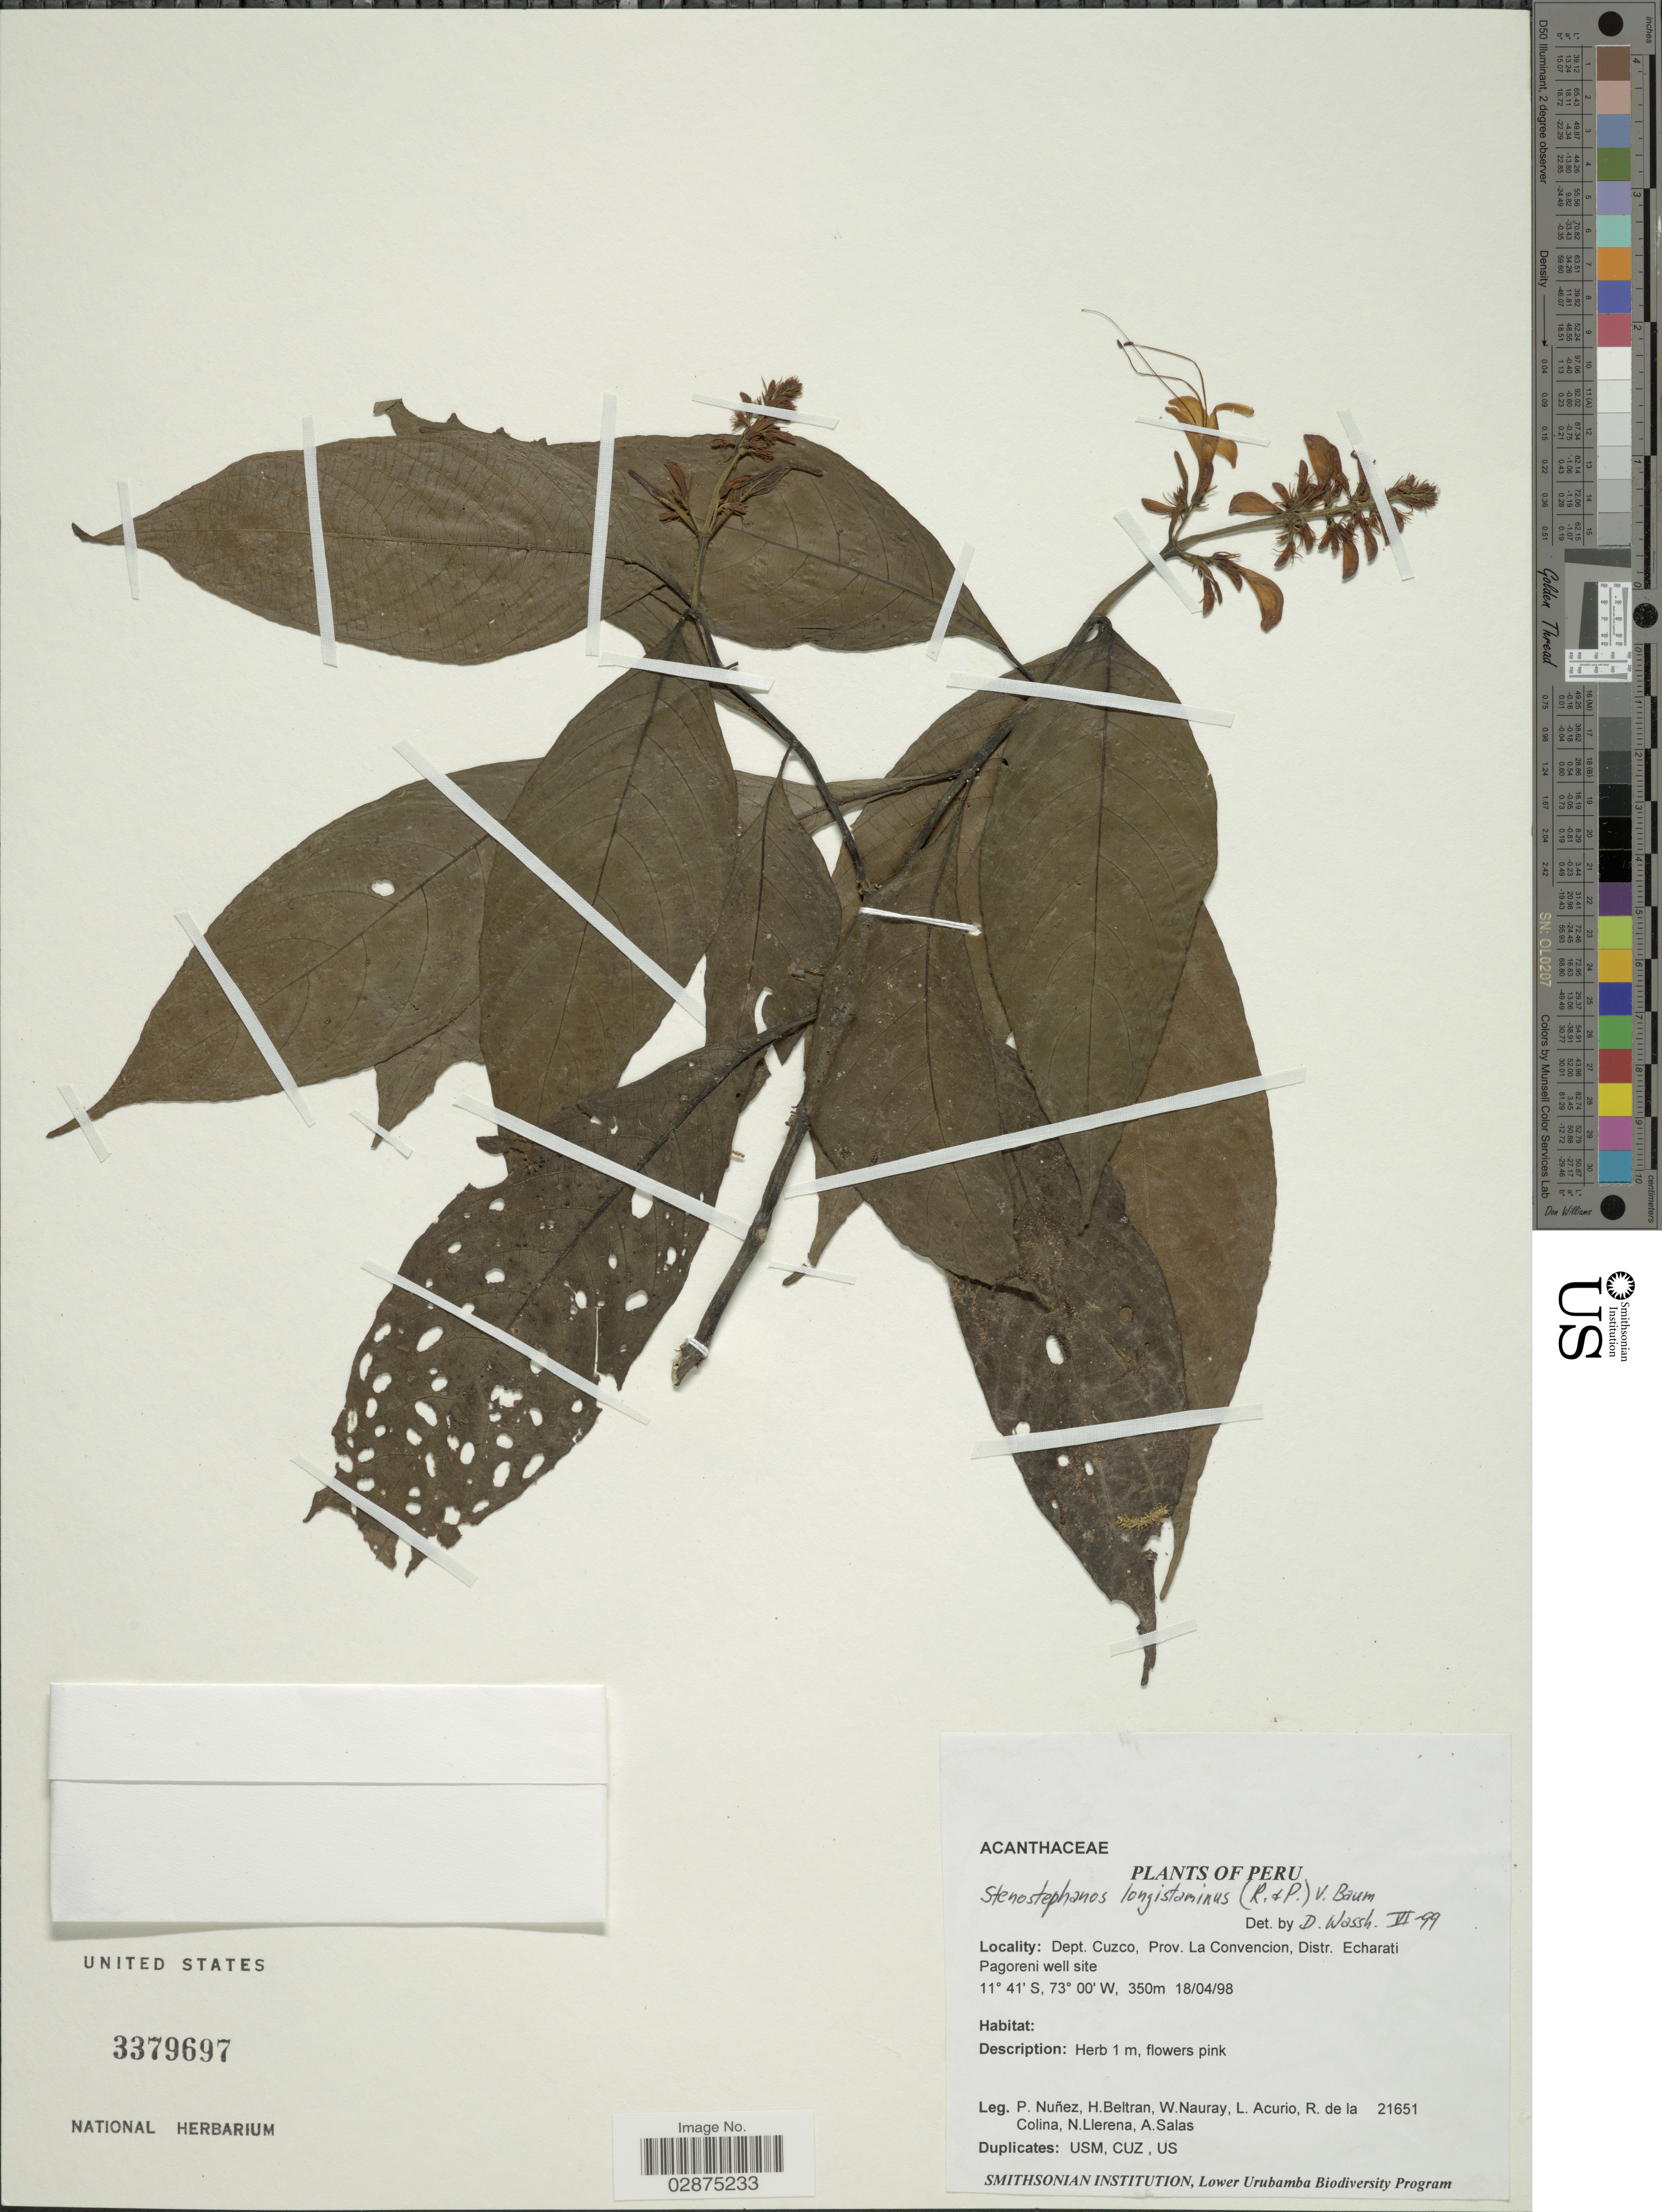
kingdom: Plantae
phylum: Tracheophyta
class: Magnoliopsida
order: Lamiales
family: Acanthaceae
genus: Stenostephanus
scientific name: Stenostephanus longistaminus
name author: (Ruiz & Pav.) V.M. Baum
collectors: P. Nuñez V., H. Beltran, W. Nauray, L. Acurio & et al.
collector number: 21651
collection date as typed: Transcribed d/m/y: 18/4/98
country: Peru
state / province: Cusco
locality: Dept. Cuzco, Prov. La Convencion, Distr. Echarati Pagoreni well site.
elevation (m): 350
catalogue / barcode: US 3379697